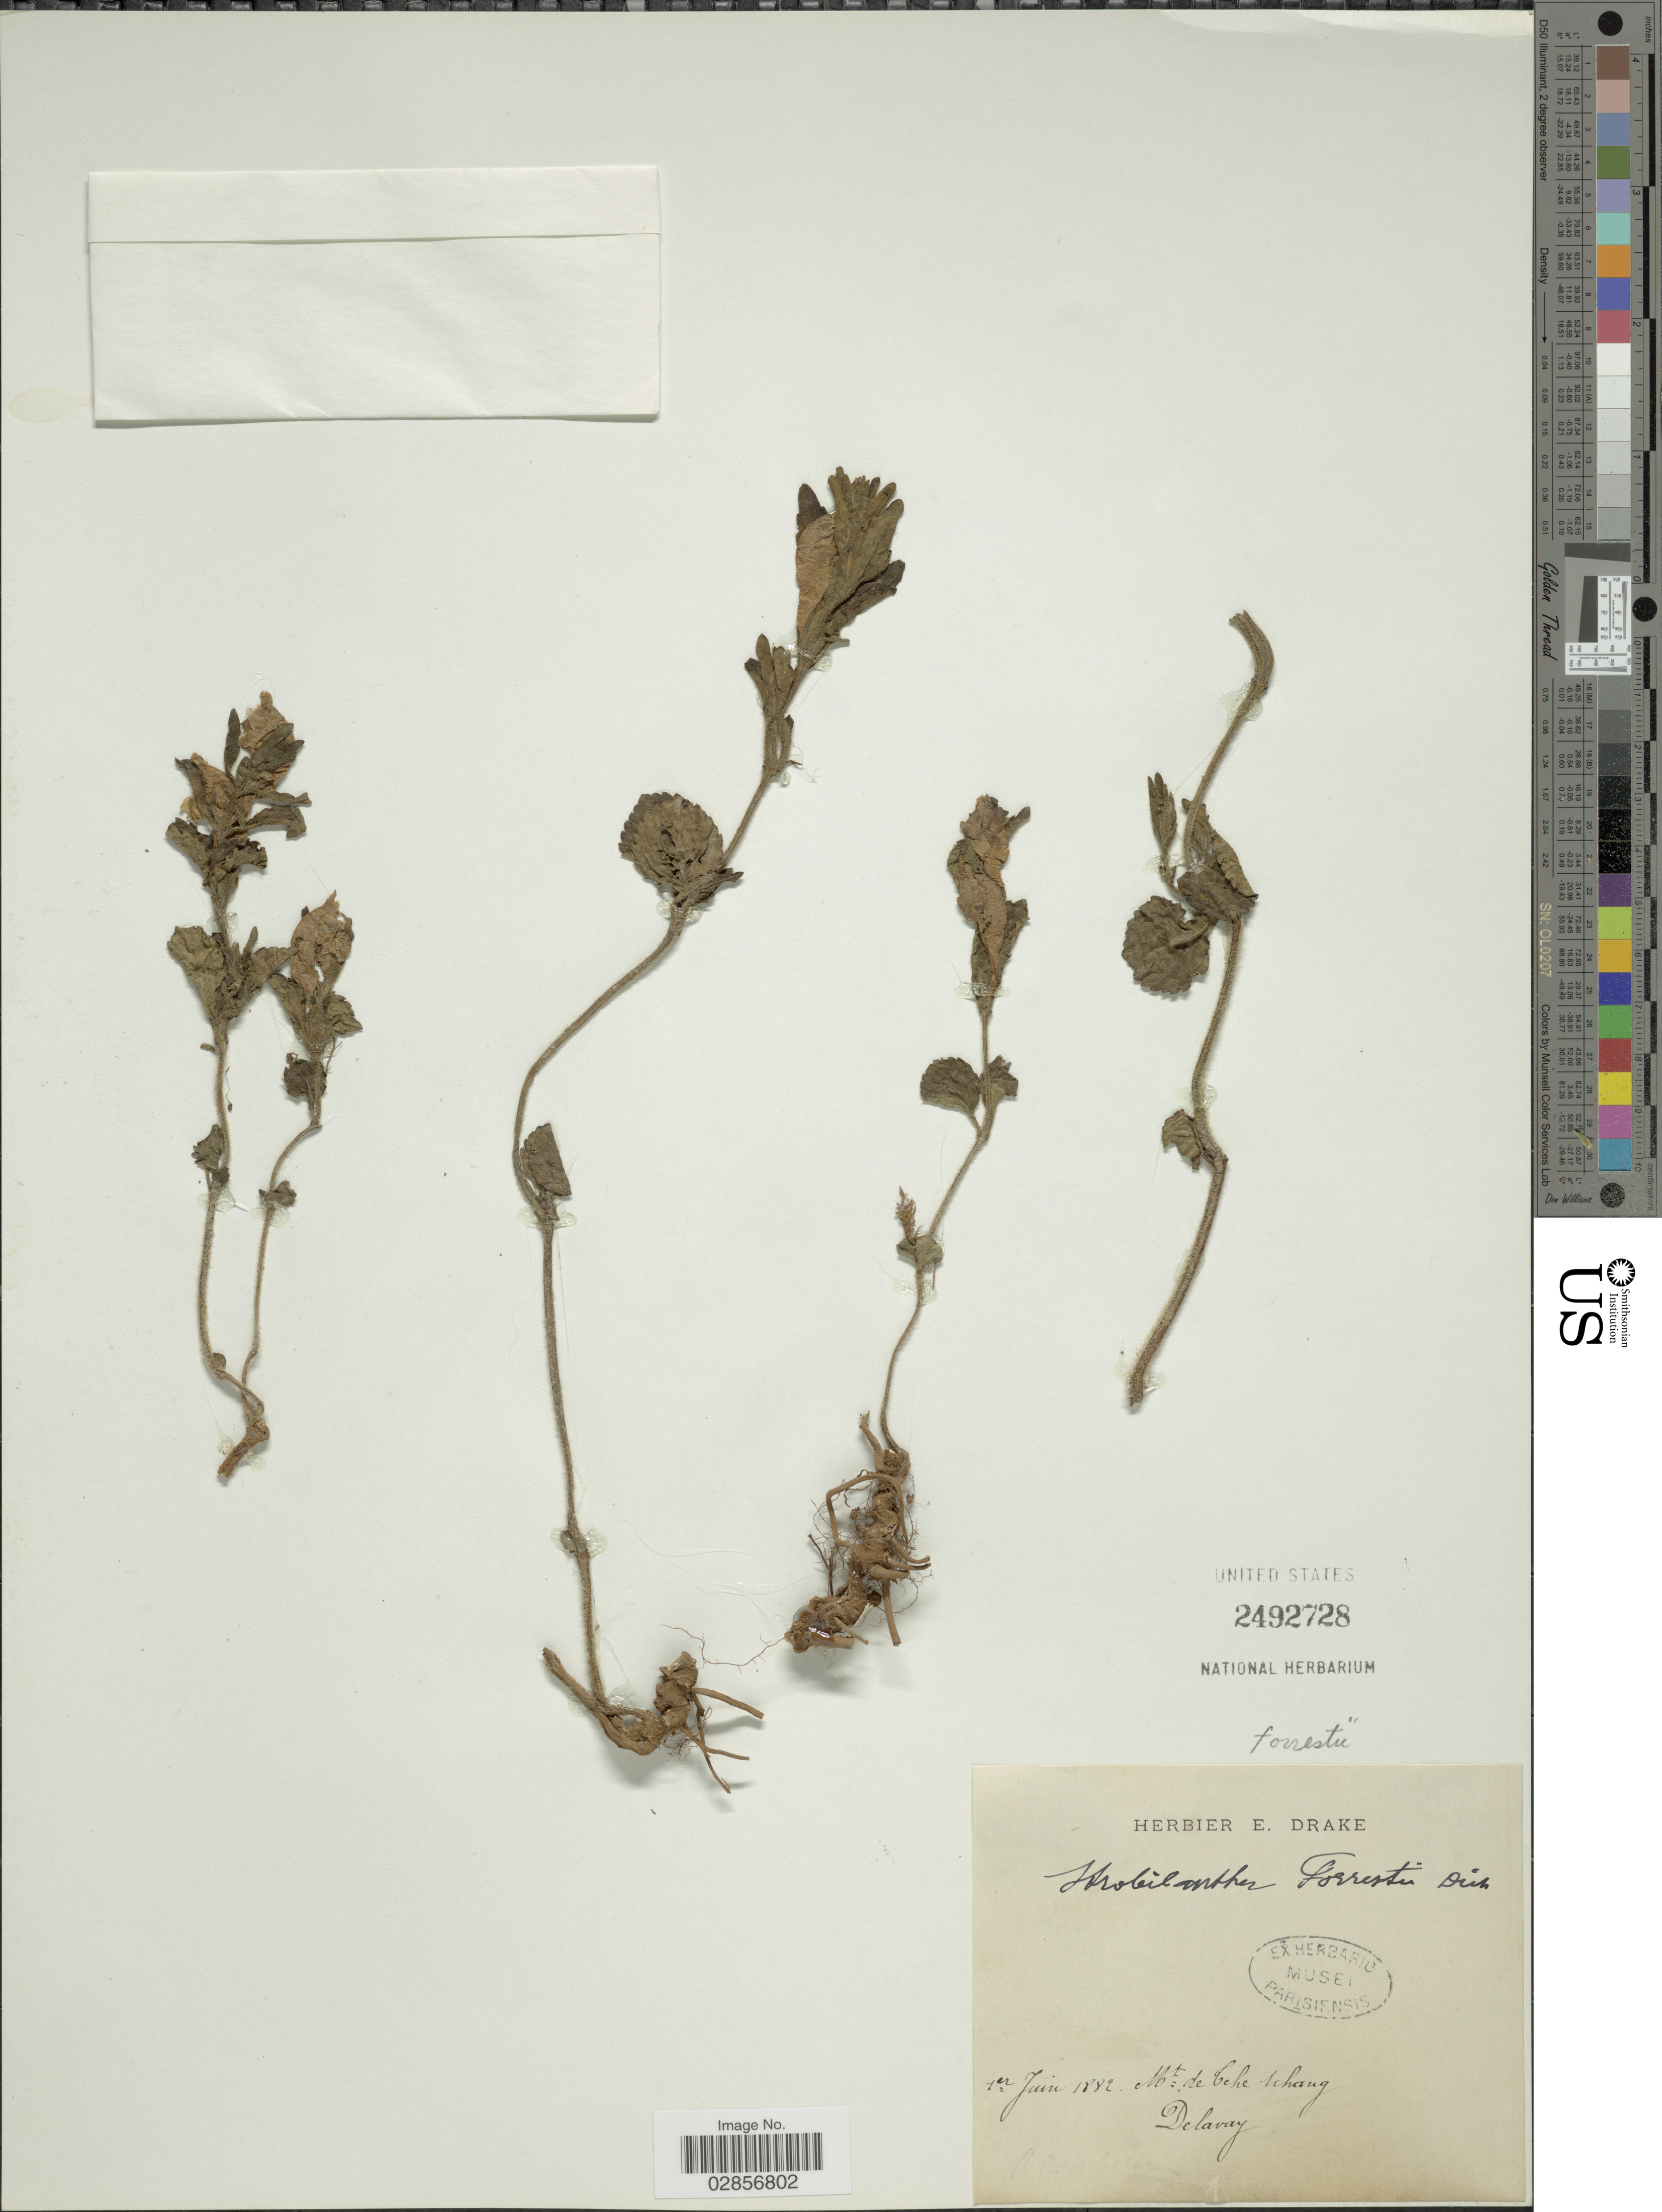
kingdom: Plantae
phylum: Tracheophyta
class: Magnoliopsida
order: Lamiales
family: Acanthaceae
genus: Pteracanthus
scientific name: Pteracanthus forrestii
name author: (Diels) H.B. Cui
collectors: Delavay, --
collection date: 1882-06-01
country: China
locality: Mt de Tche Schang.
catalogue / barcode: US 2492728